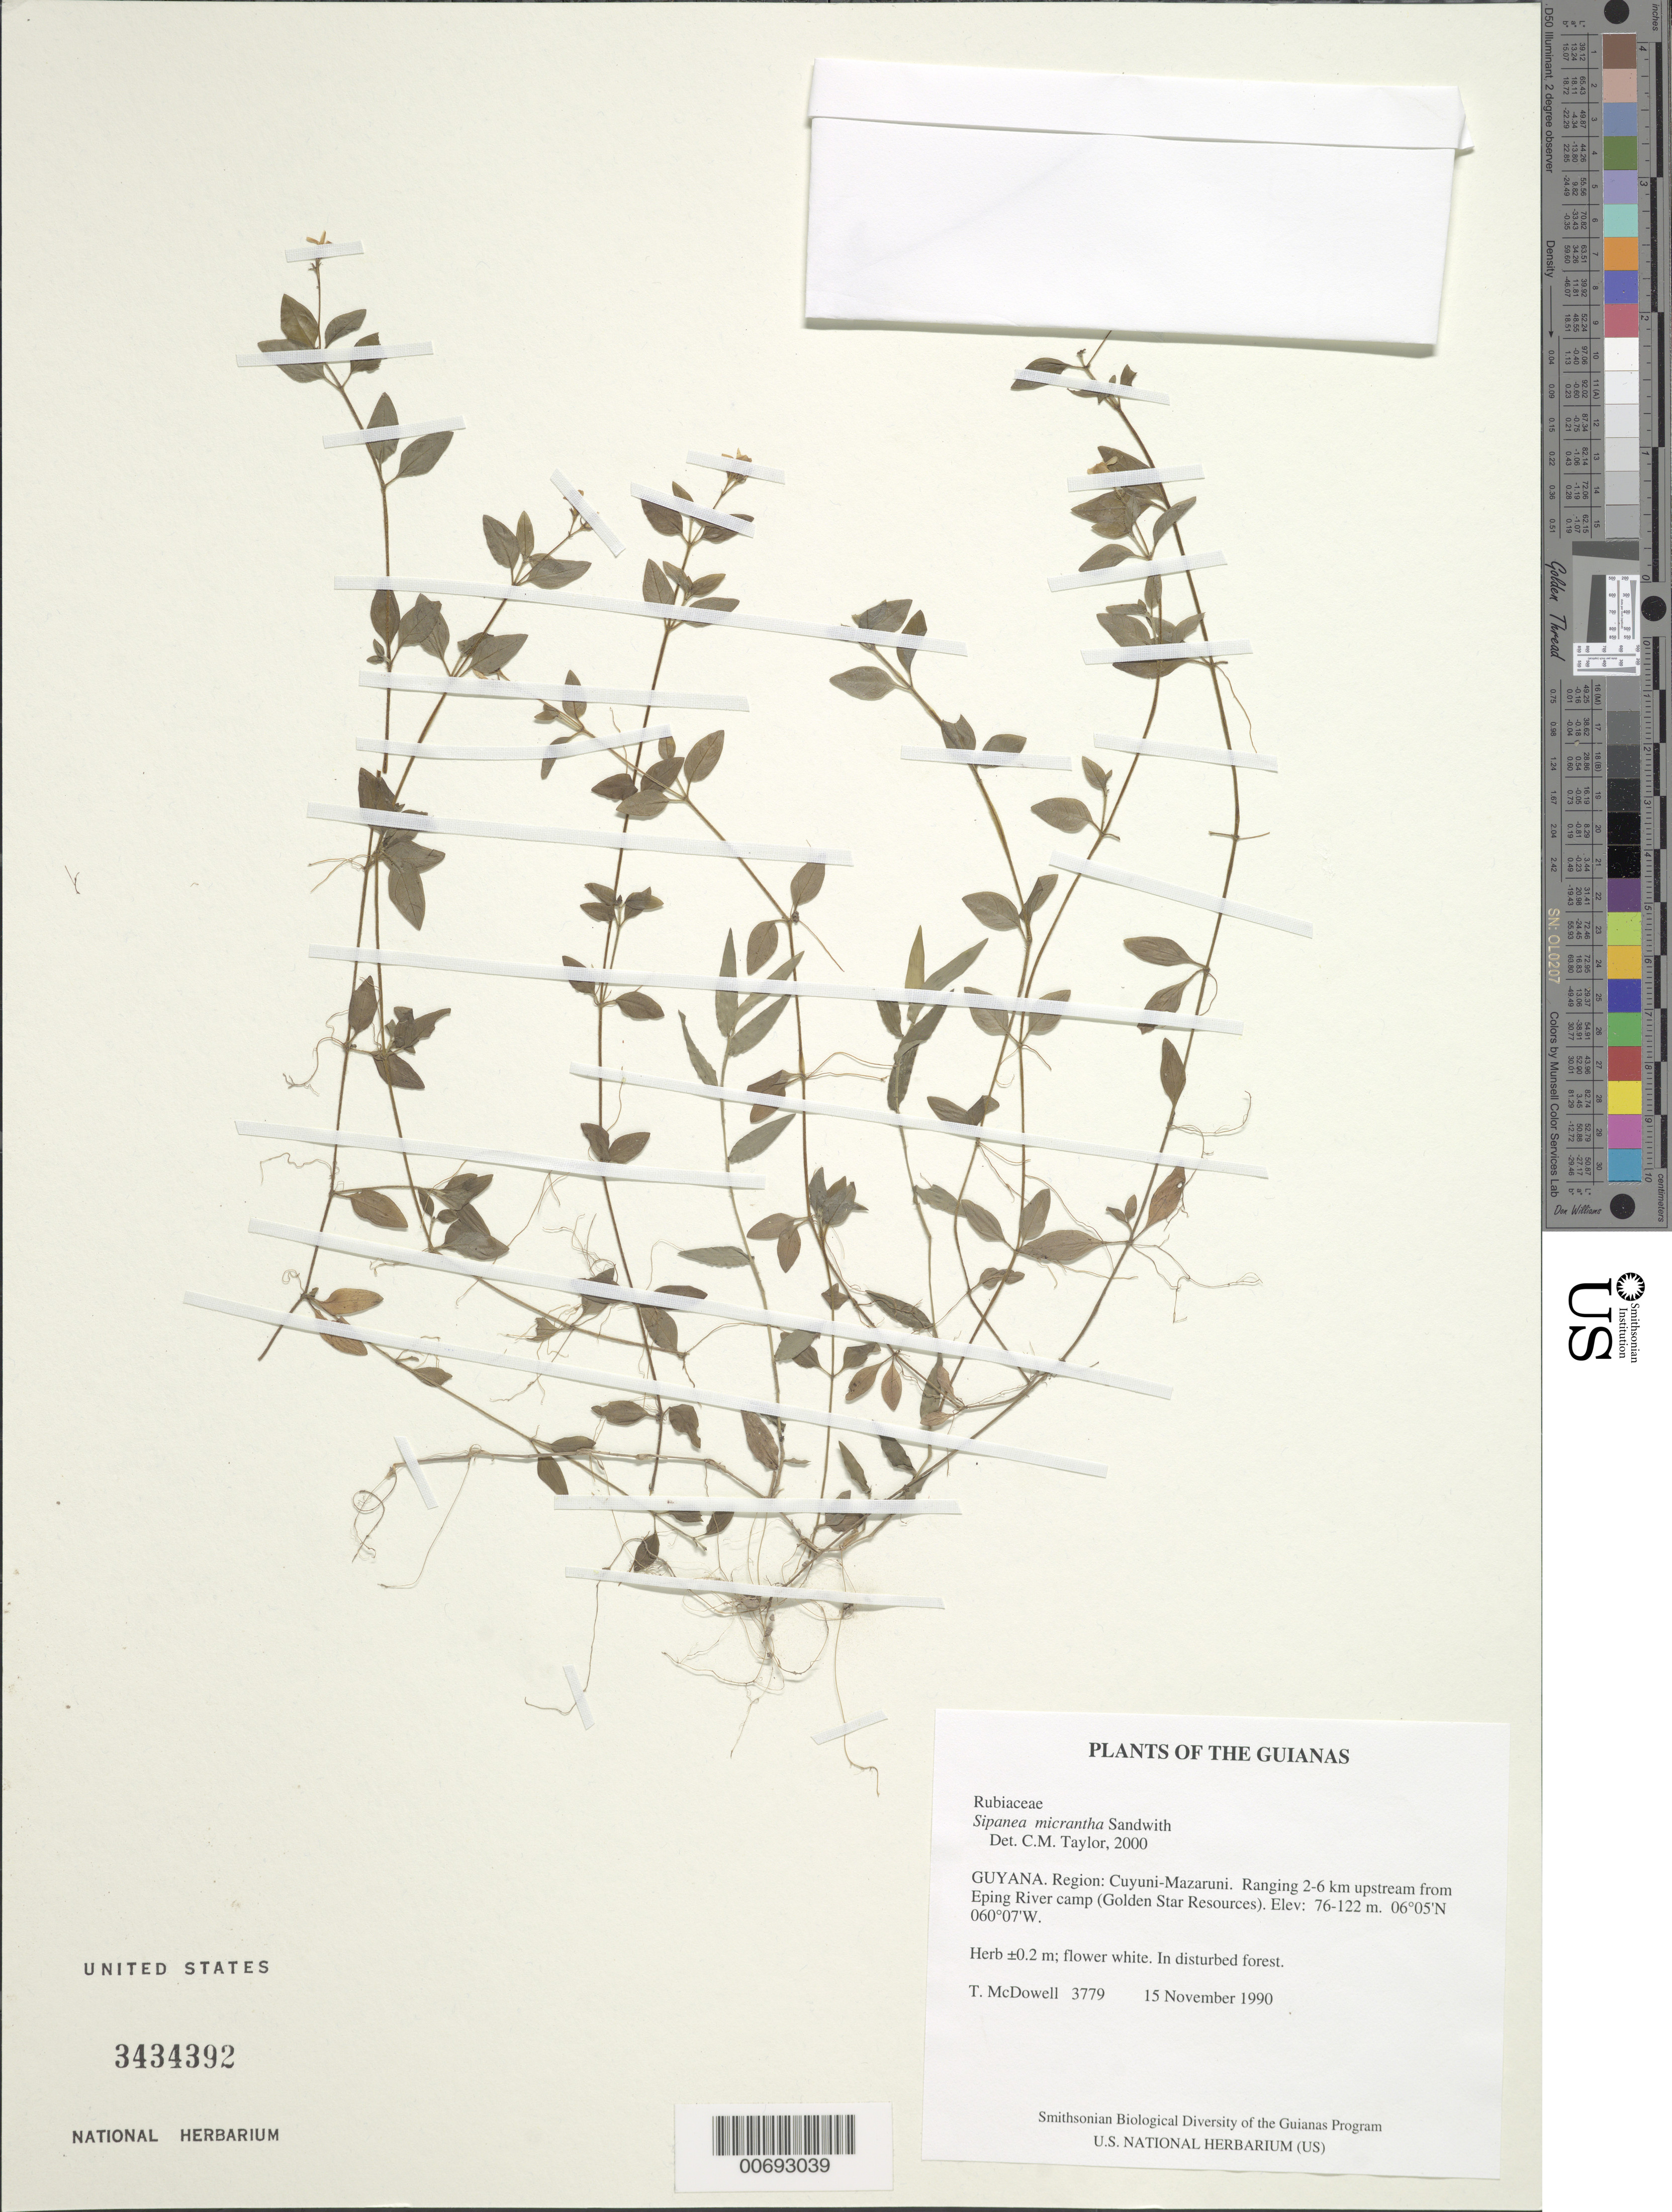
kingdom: Plantae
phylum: Tracheophyta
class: Magnoliopsida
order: Gentianales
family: Rubiaceae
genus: Sipanea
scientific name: Sipanea micrantha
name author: Sandwith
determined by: Taylor, Charlotte M.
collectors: T. McDowell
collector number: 3779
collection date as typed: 15 November 1990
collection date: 1990-11-15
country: Guyana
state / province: Cuyuni-Mazaruni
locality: Ranging 2-6 km upstream from Eping River camp (Golden Star Resources)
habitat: Along river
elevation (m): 76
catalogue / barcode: US 3434392